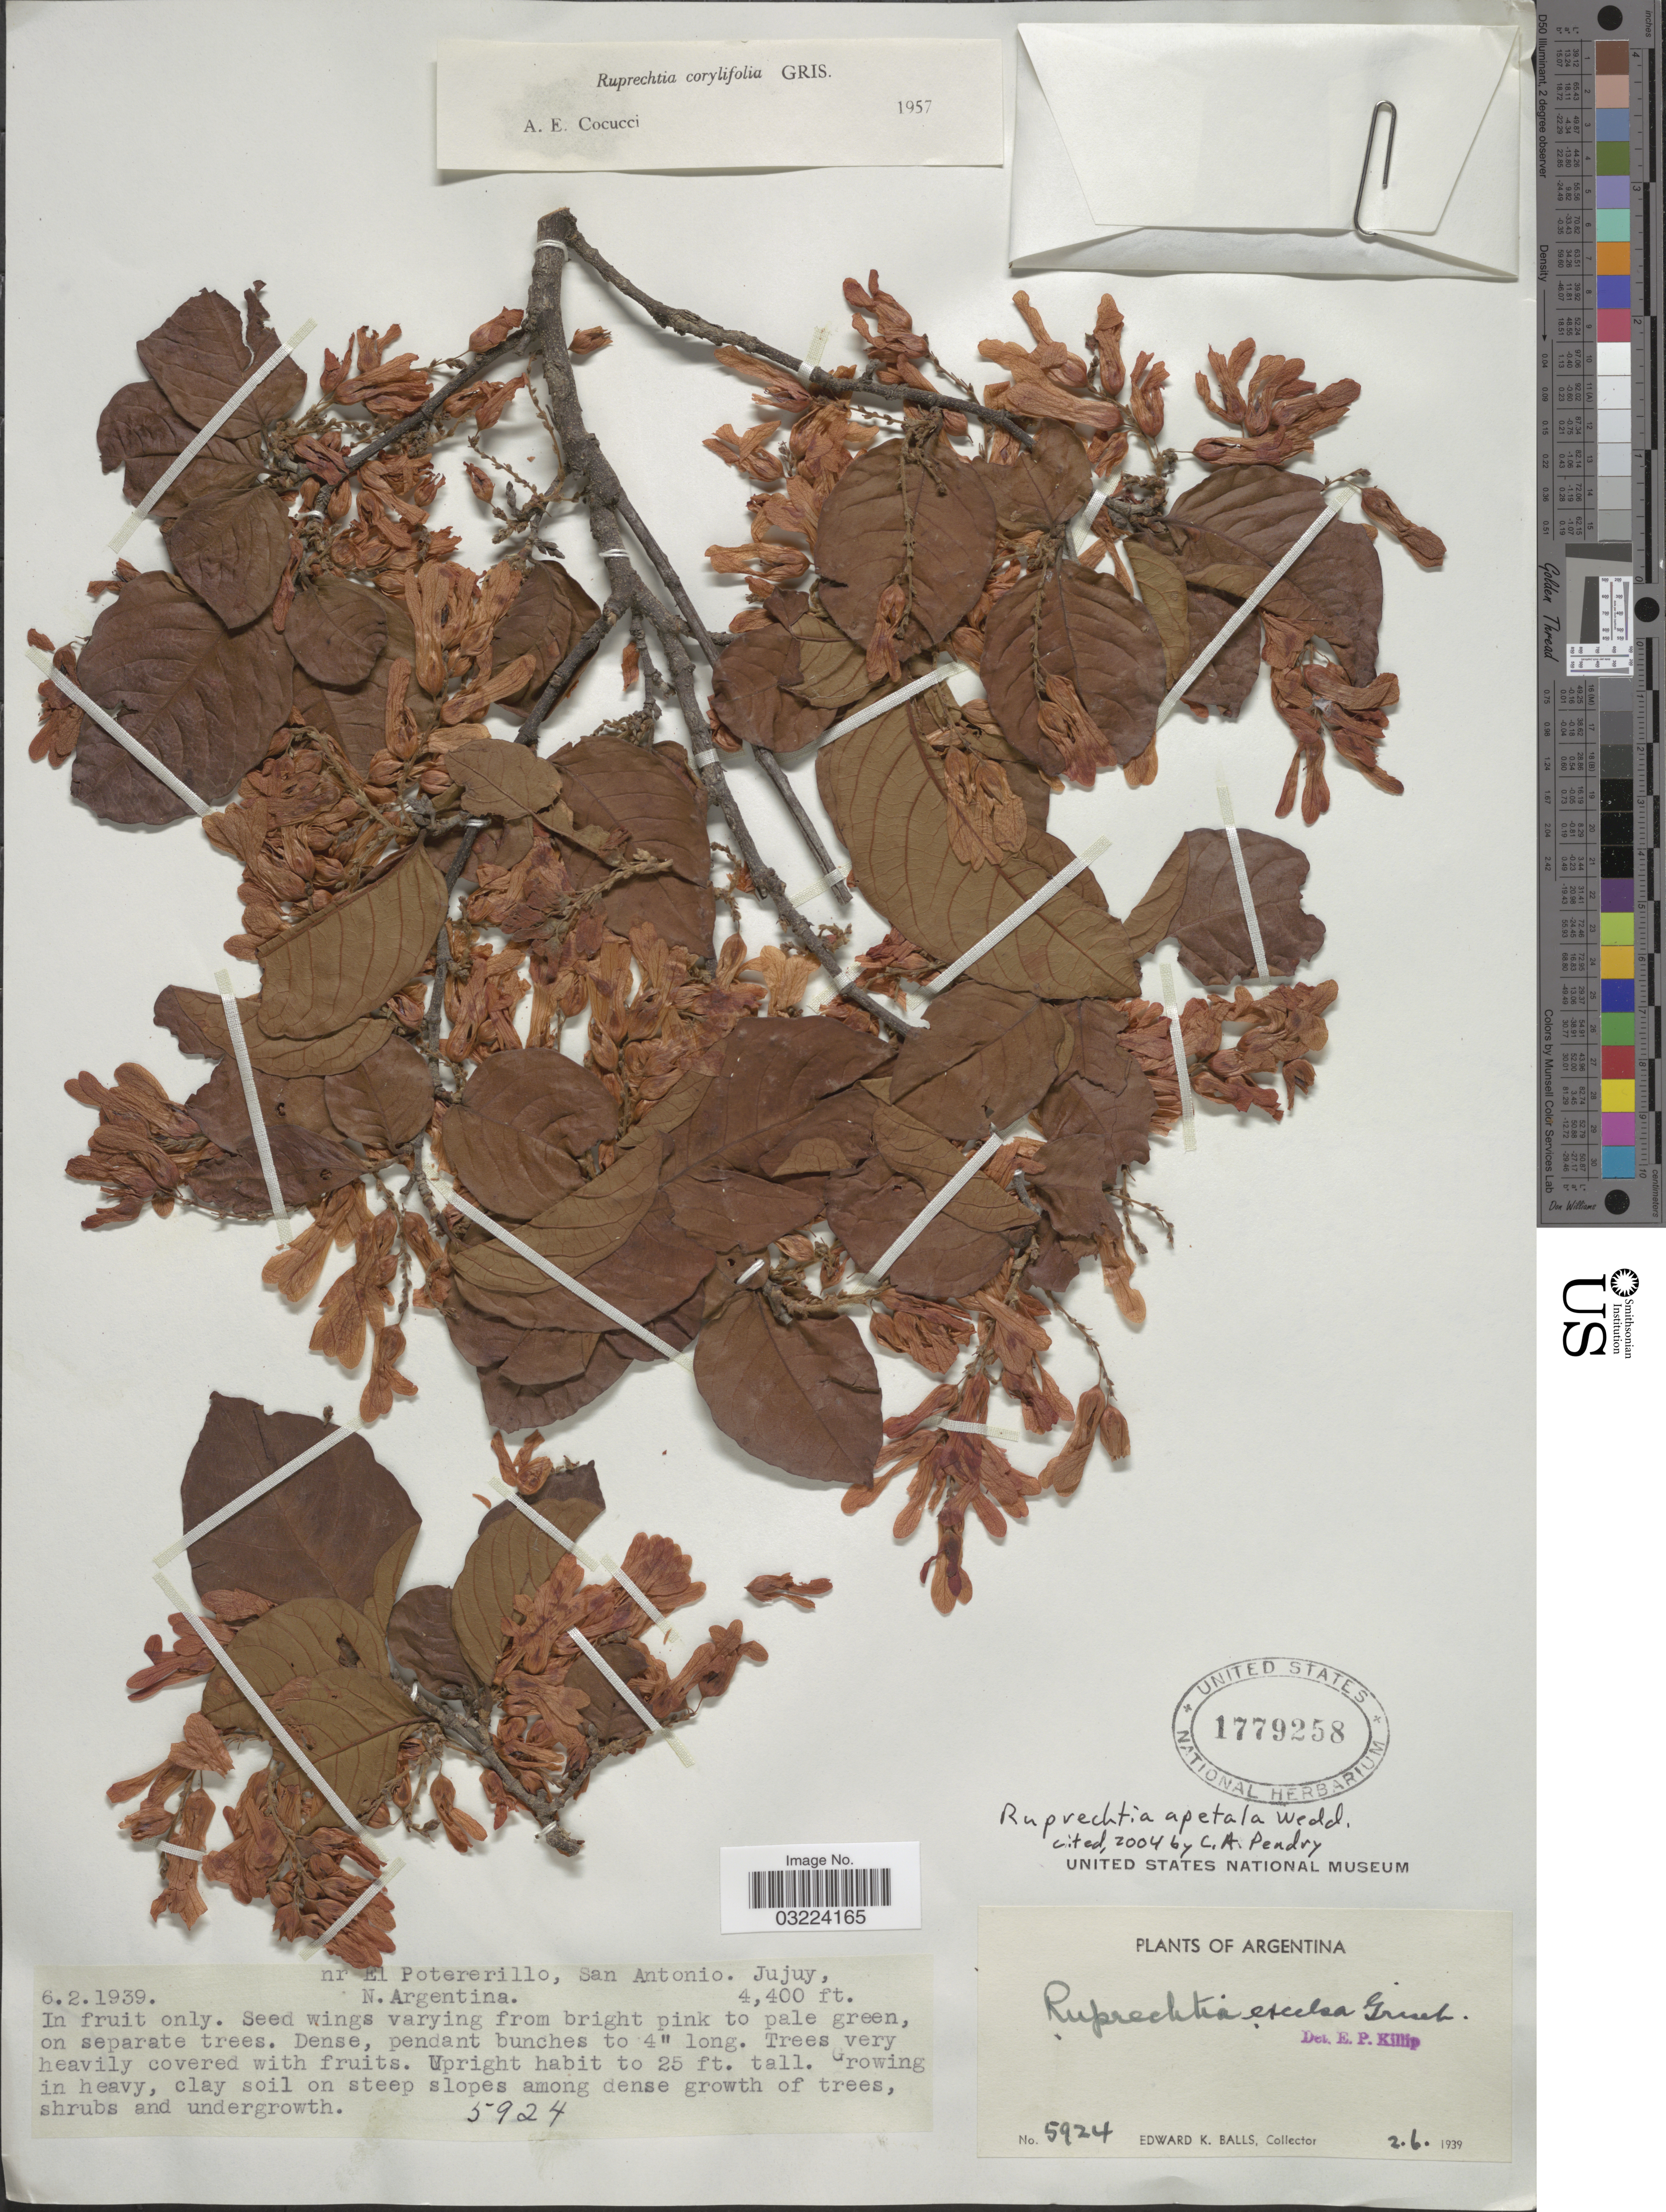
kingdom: Plantae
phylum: Tracheophyta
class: Magnoliopsida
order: Caryophyllales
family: Polygonaceae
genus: Ruprechtia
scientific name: Ruprechtia apetala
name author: Wedd.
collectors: E. K. Balls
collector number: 5924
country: Argentina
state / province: Jujuy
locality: Nr El Potererillo, San Antonio. N. Argentina.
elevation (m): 1341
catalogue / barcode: US 1779258